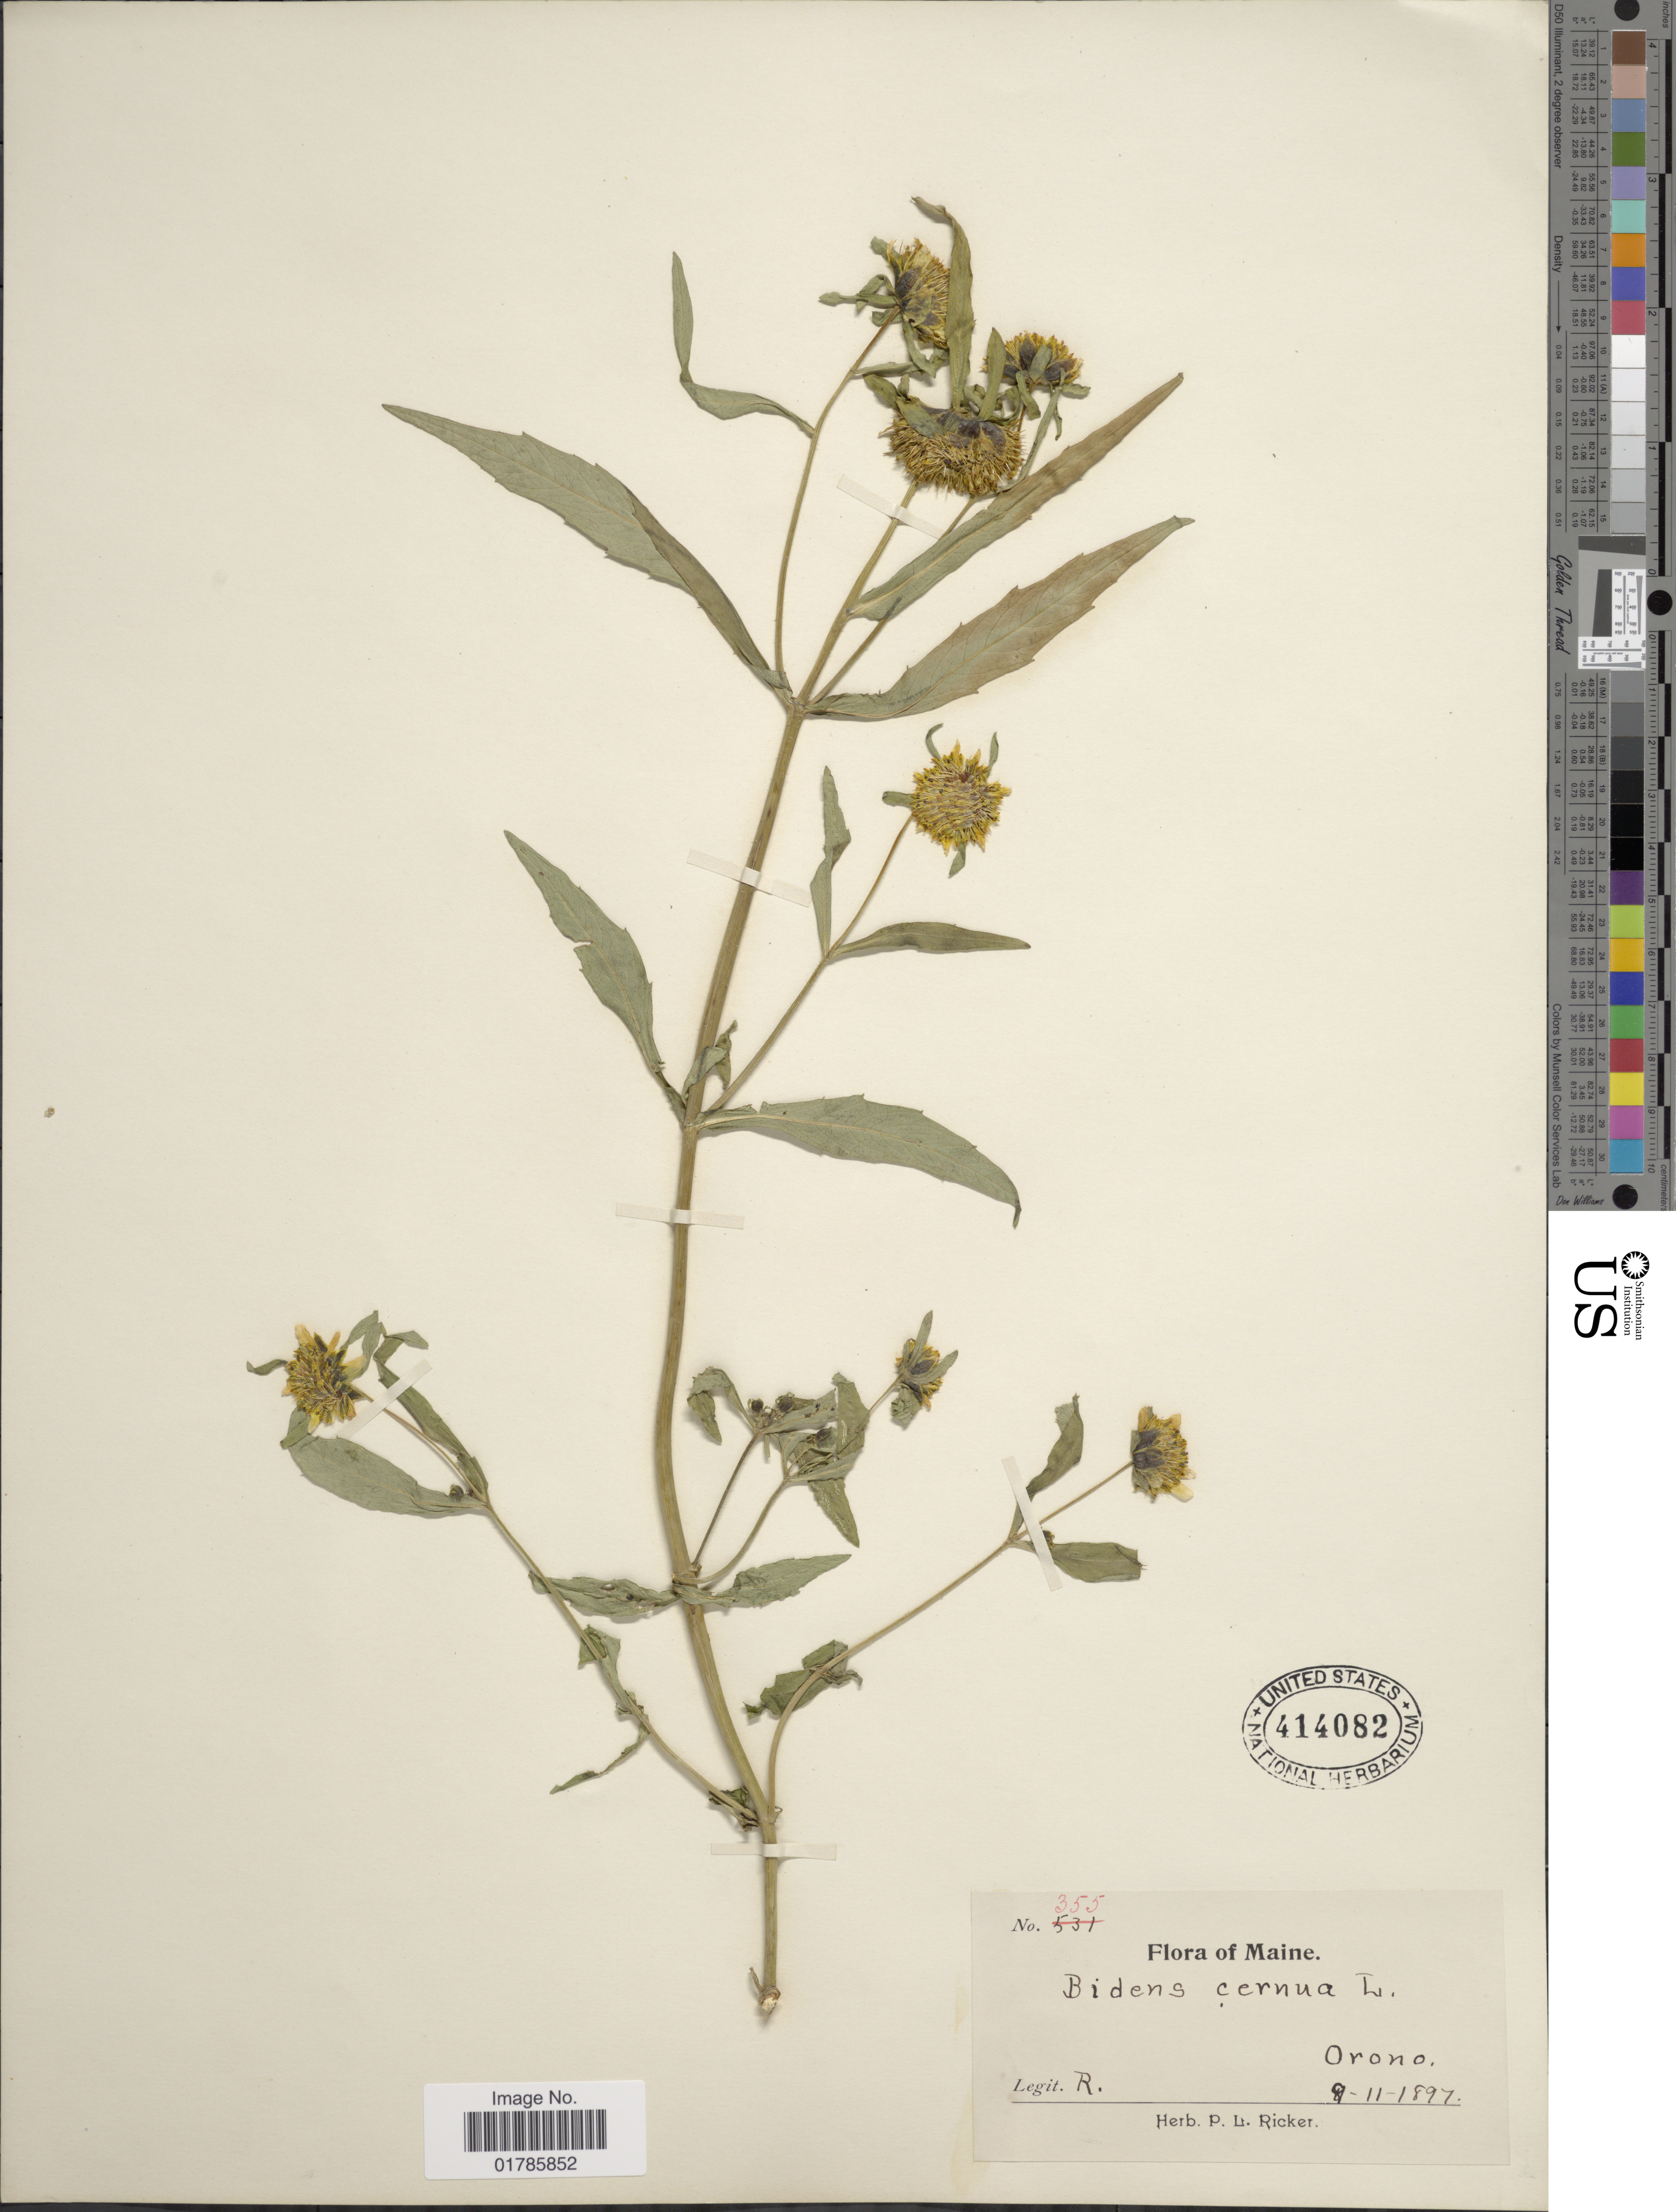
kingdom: Plantae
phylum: Tracheophyta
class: Magnoliopsida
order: Asterales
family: Asteraceae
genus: Bidens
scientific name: Bidens cernua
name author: L.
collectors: P. Ricker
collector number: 355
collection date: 1897-09-11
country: United States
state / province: Maine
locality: Orono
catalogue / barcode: US 414082